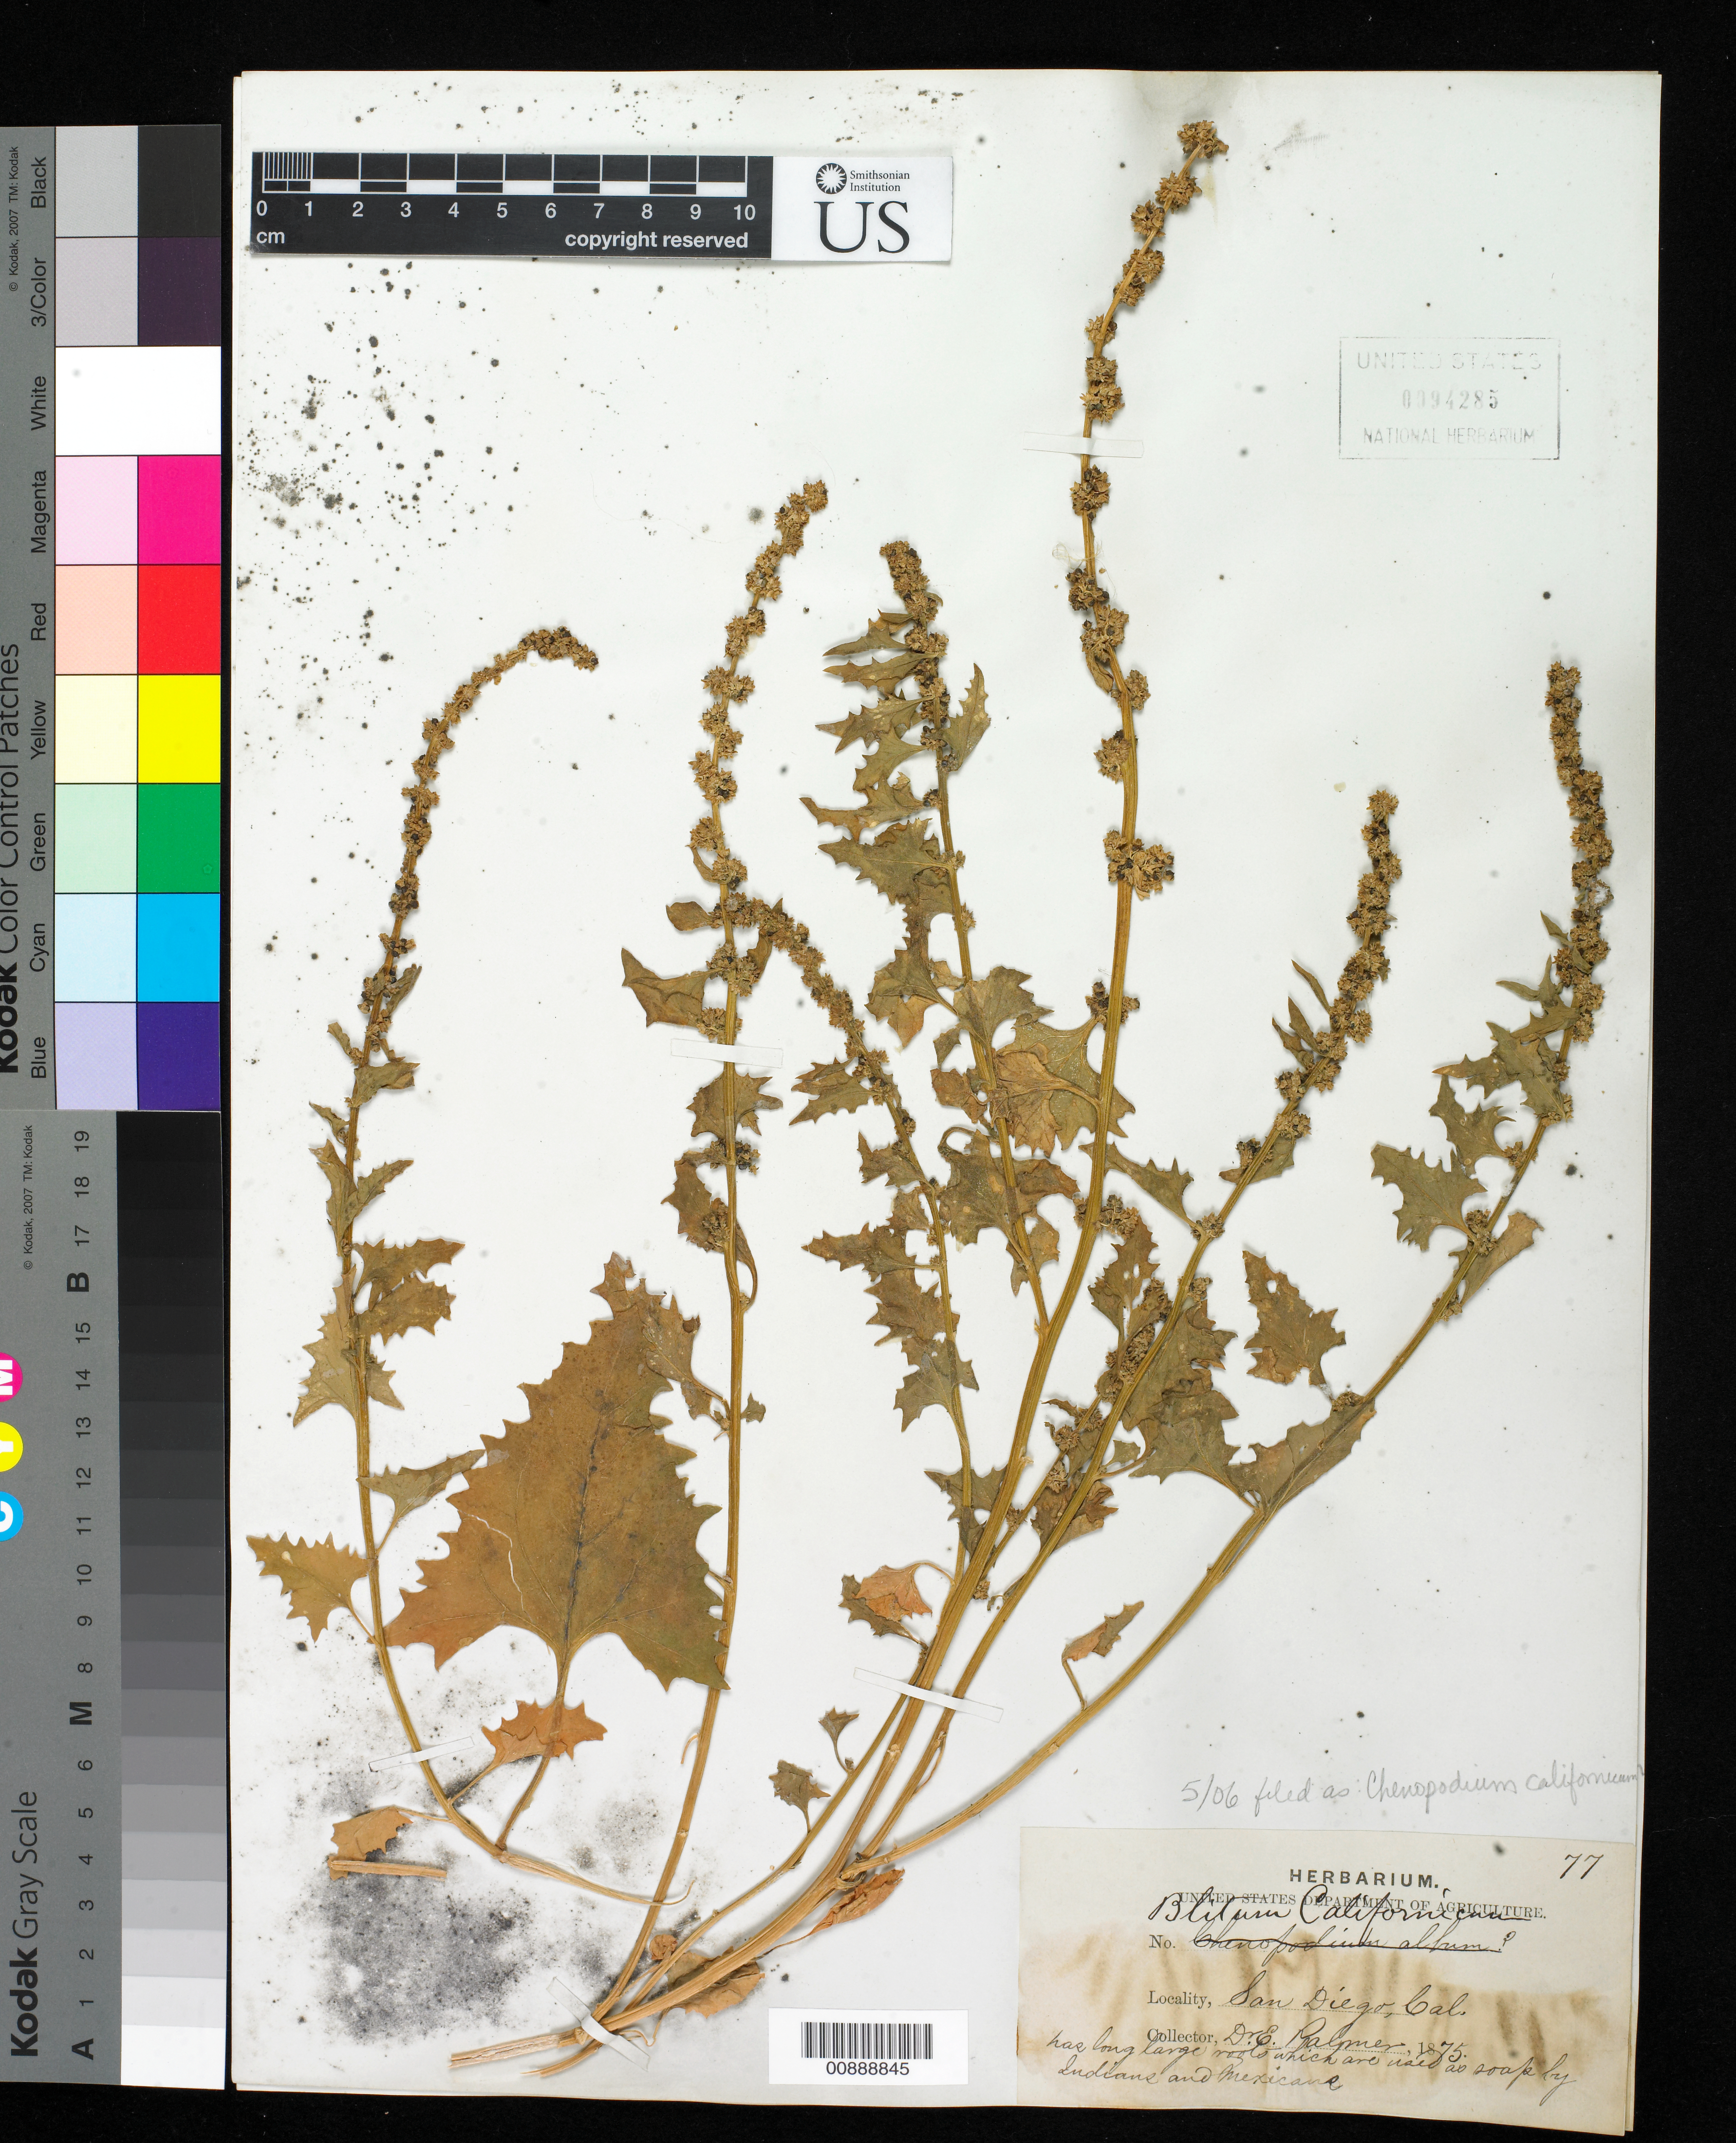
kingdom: Plantae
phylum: Tracheophyta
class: Magnoliopsida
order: Caryophyllales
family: Amaranthaceae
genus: Chenopodium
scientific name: Chenopodium californicum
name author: S. Watson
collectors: E. Palmer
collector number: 77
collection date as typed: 1875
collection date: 1875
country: United States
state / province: California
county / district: San Diego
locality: San Diego, California.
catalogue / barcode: US 94285